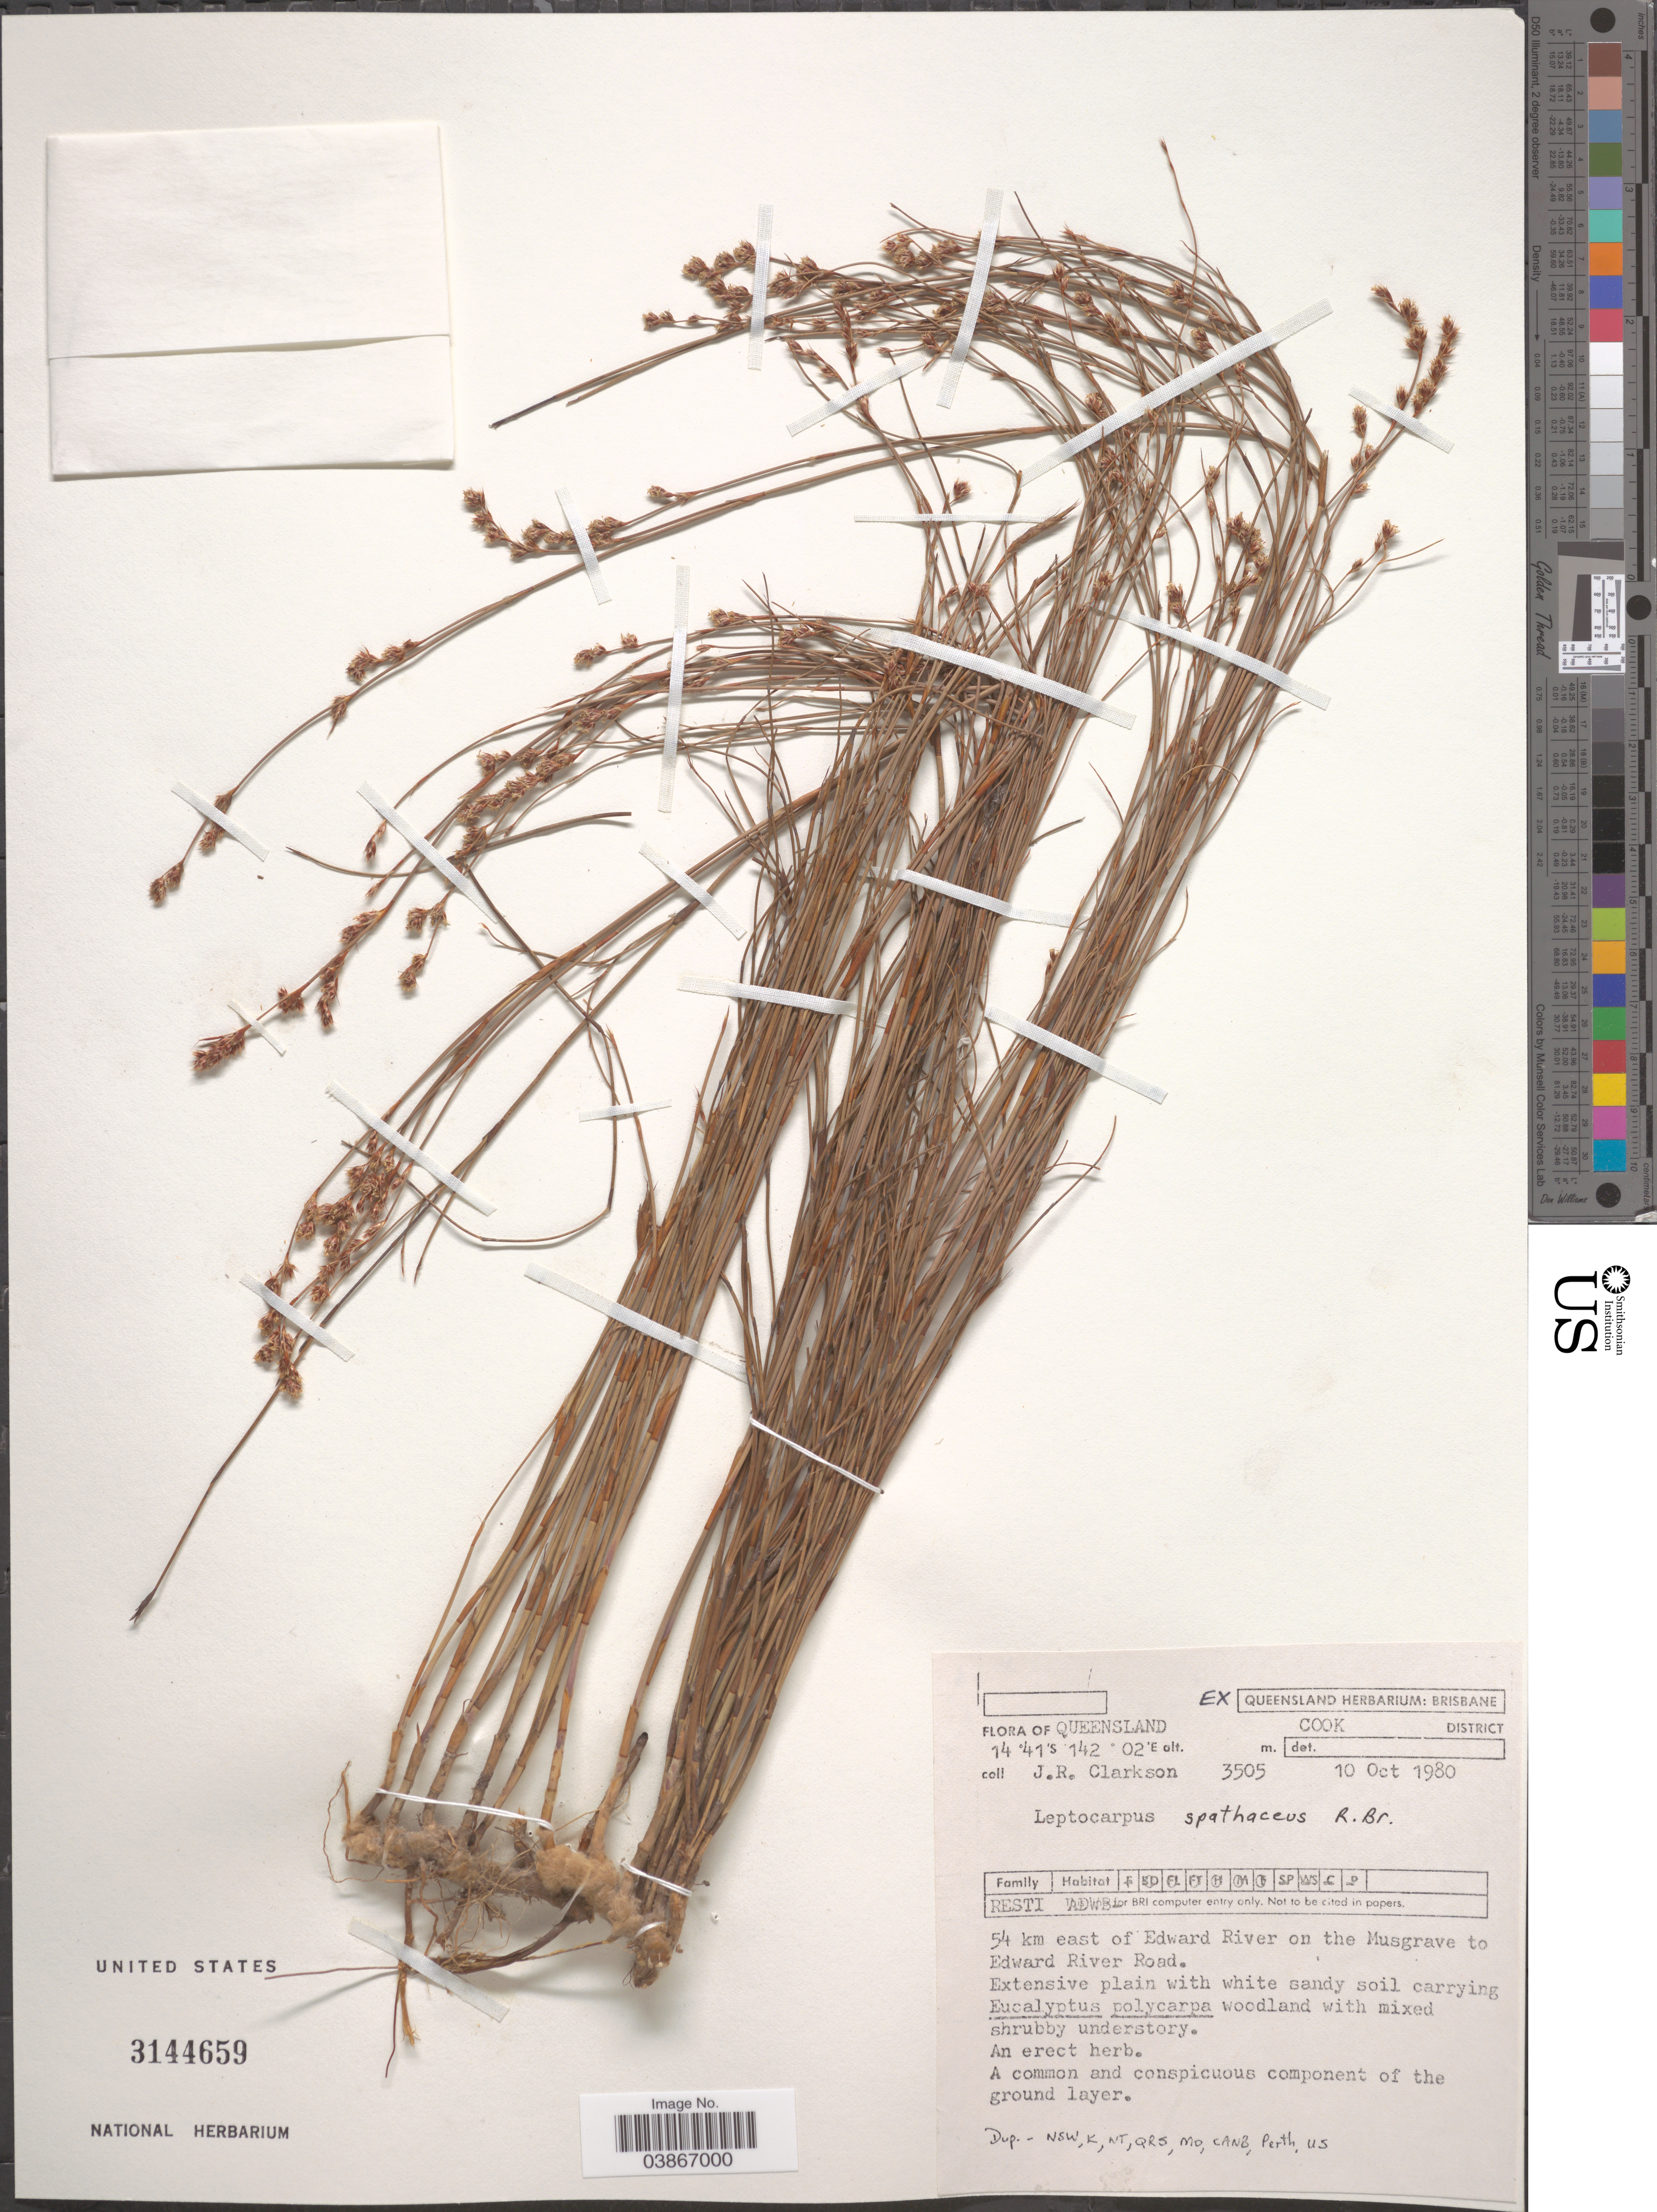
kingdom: Plantae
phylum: Tracheophyta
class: Liliopsida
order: Poales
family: Restionaceae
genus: Dapsilanthus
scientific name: Dapsilanthus spathaceus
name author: (R. Br.) B.G. Briggs & L.A.S. Johnson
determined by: Strong, Mark T., (BOT), Smithsonian Institution - National Museum of Natural History (UNITED STATES)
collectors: J. Clarkson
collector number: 3505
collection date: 1980-10-10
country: Australia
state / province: Queensland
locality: Cook District. 54 km east of Edward River on the Musgrave to Edward River Road.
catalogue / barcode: US 3144659